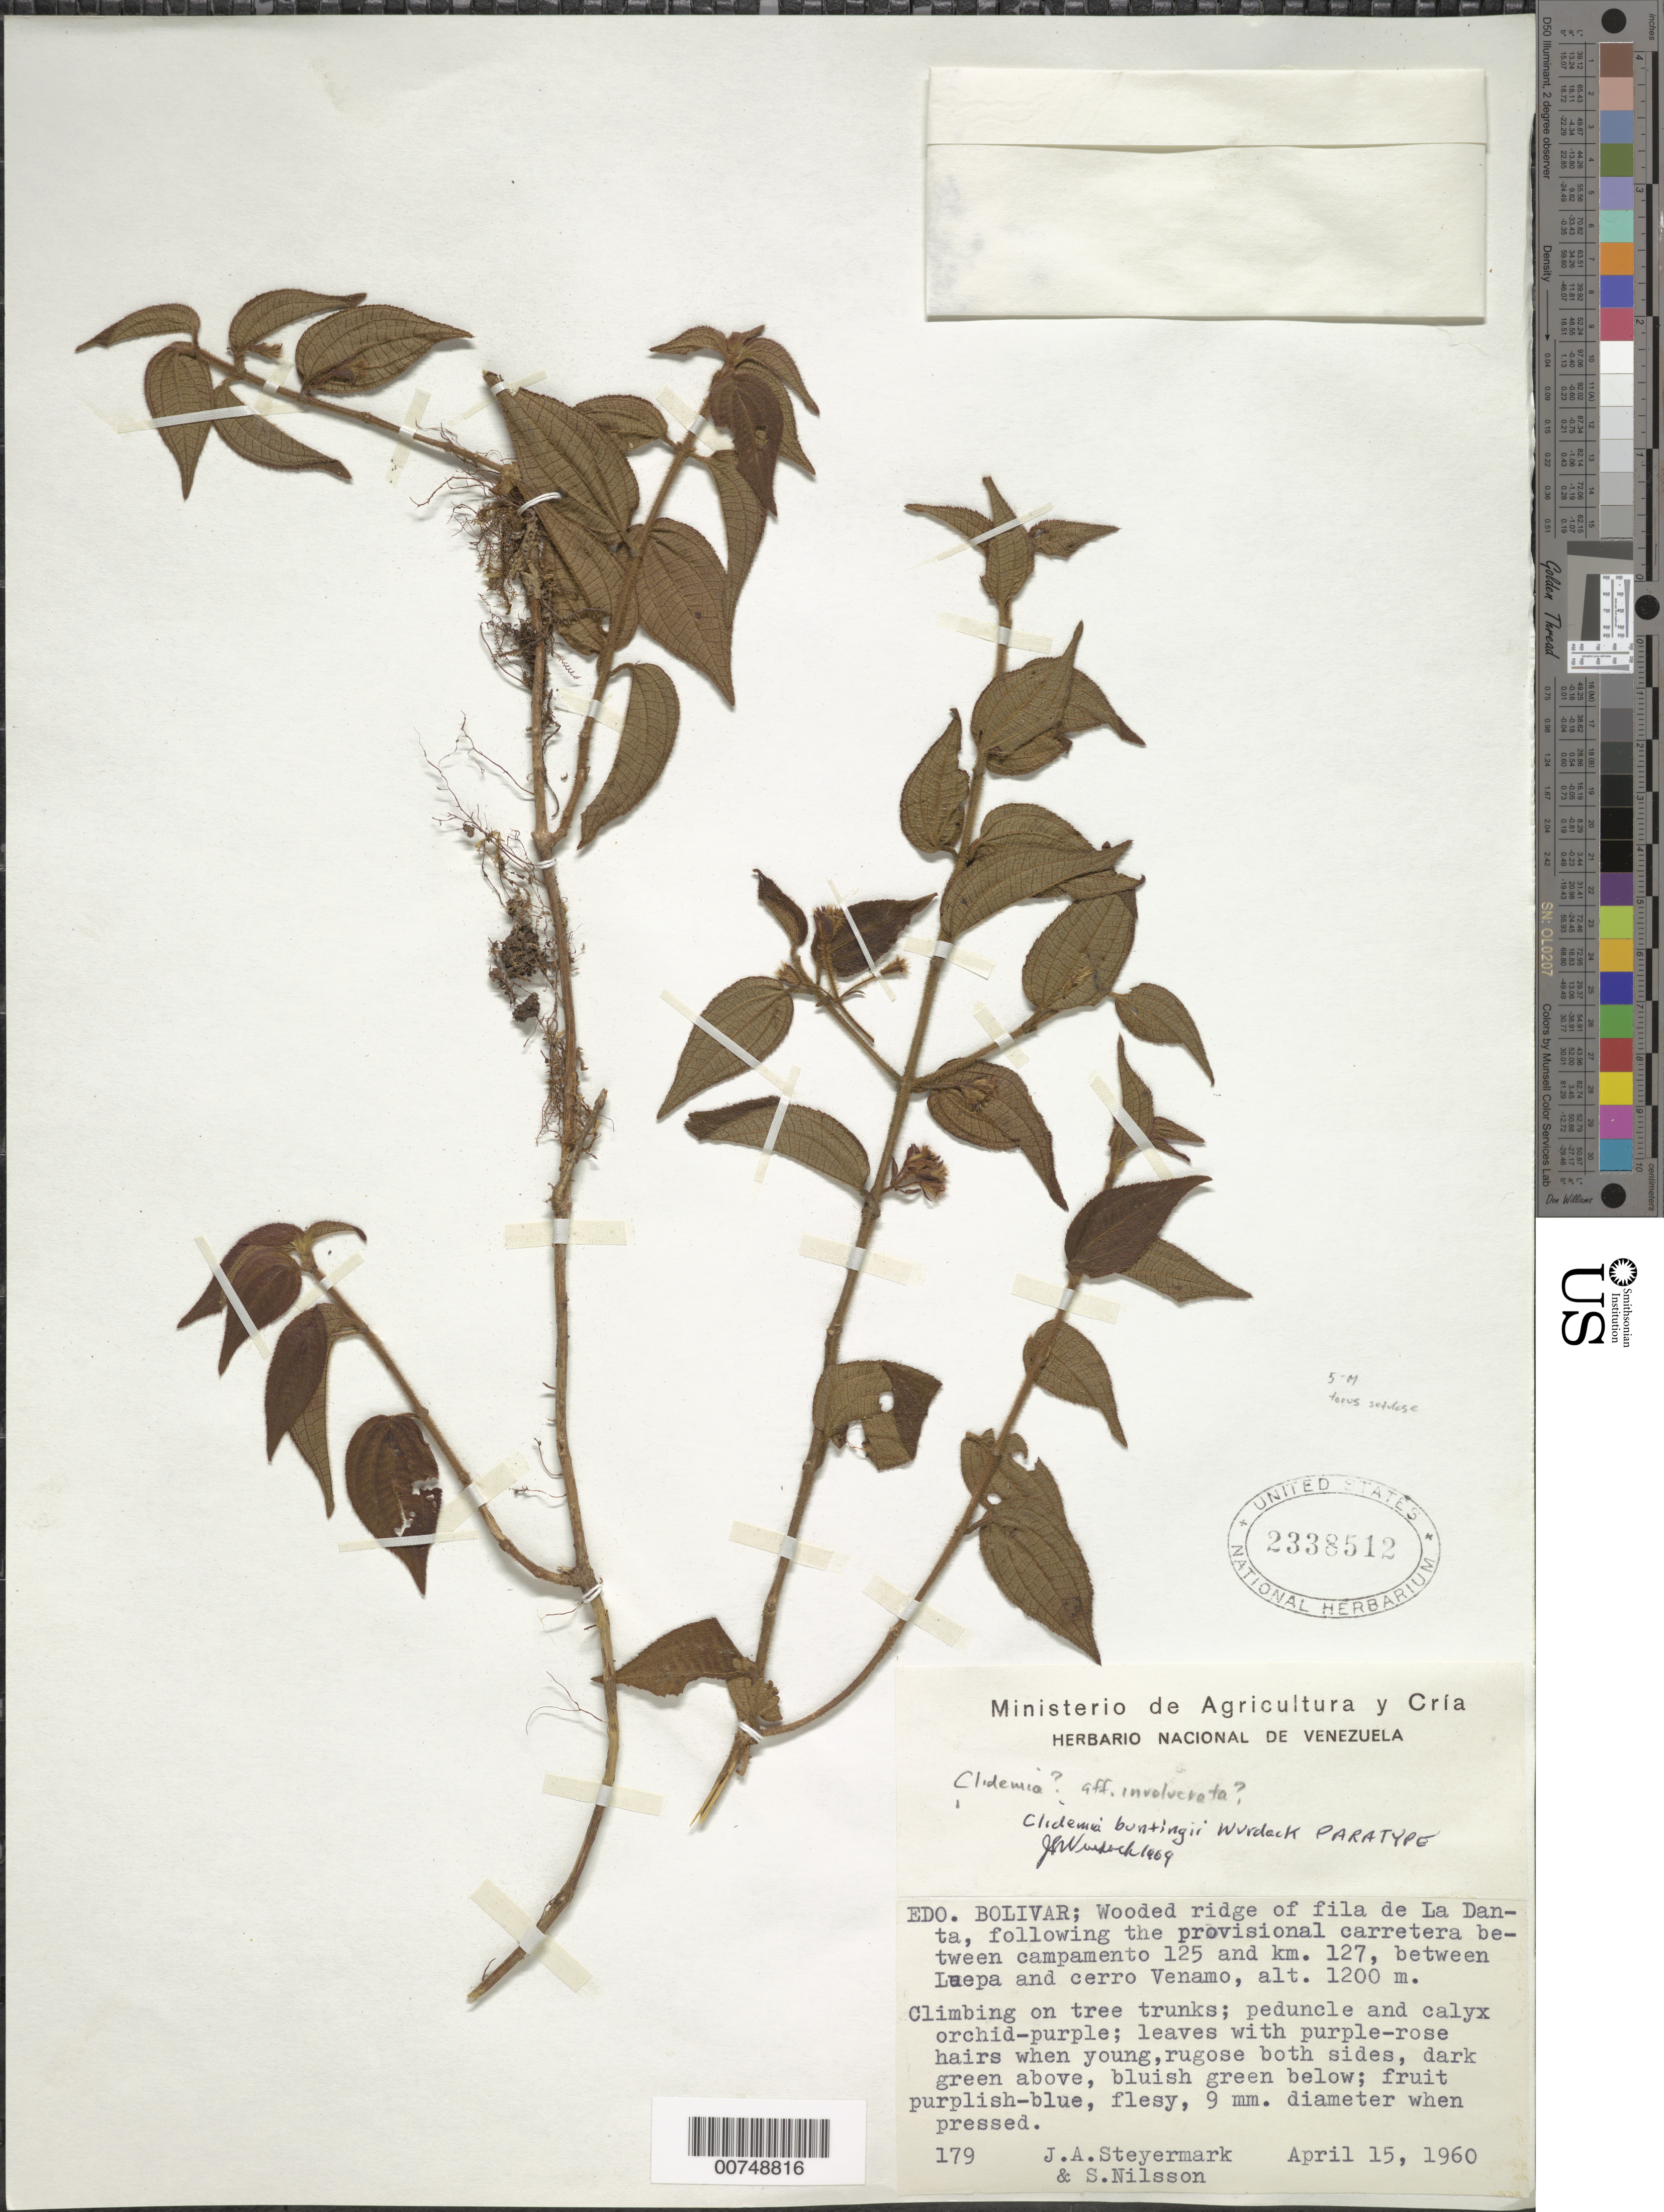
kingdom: Plantae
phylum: Tracheophyta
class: Magnoliopsida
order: Myrtales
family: Melastomataceae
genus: Clidemia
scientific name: Clidemia buntingii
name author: Wurdack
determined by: Wurdack, John J., (US), US (UNITED STATES)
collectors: J. Steyermark & S. Nilsson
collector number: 60 179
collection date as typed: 15-Apr-60 to 17-Apr-60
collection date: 1960-04-15/1960-04-17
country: Venezuela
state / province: Bolívar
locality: Fila La Danta, following the provisional carretera between campamento 125 and km 127, between Luepa and cerro Venamo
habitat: Wooded ridge; climbing on tree trunks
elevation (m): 1200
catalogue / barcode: US 2338512